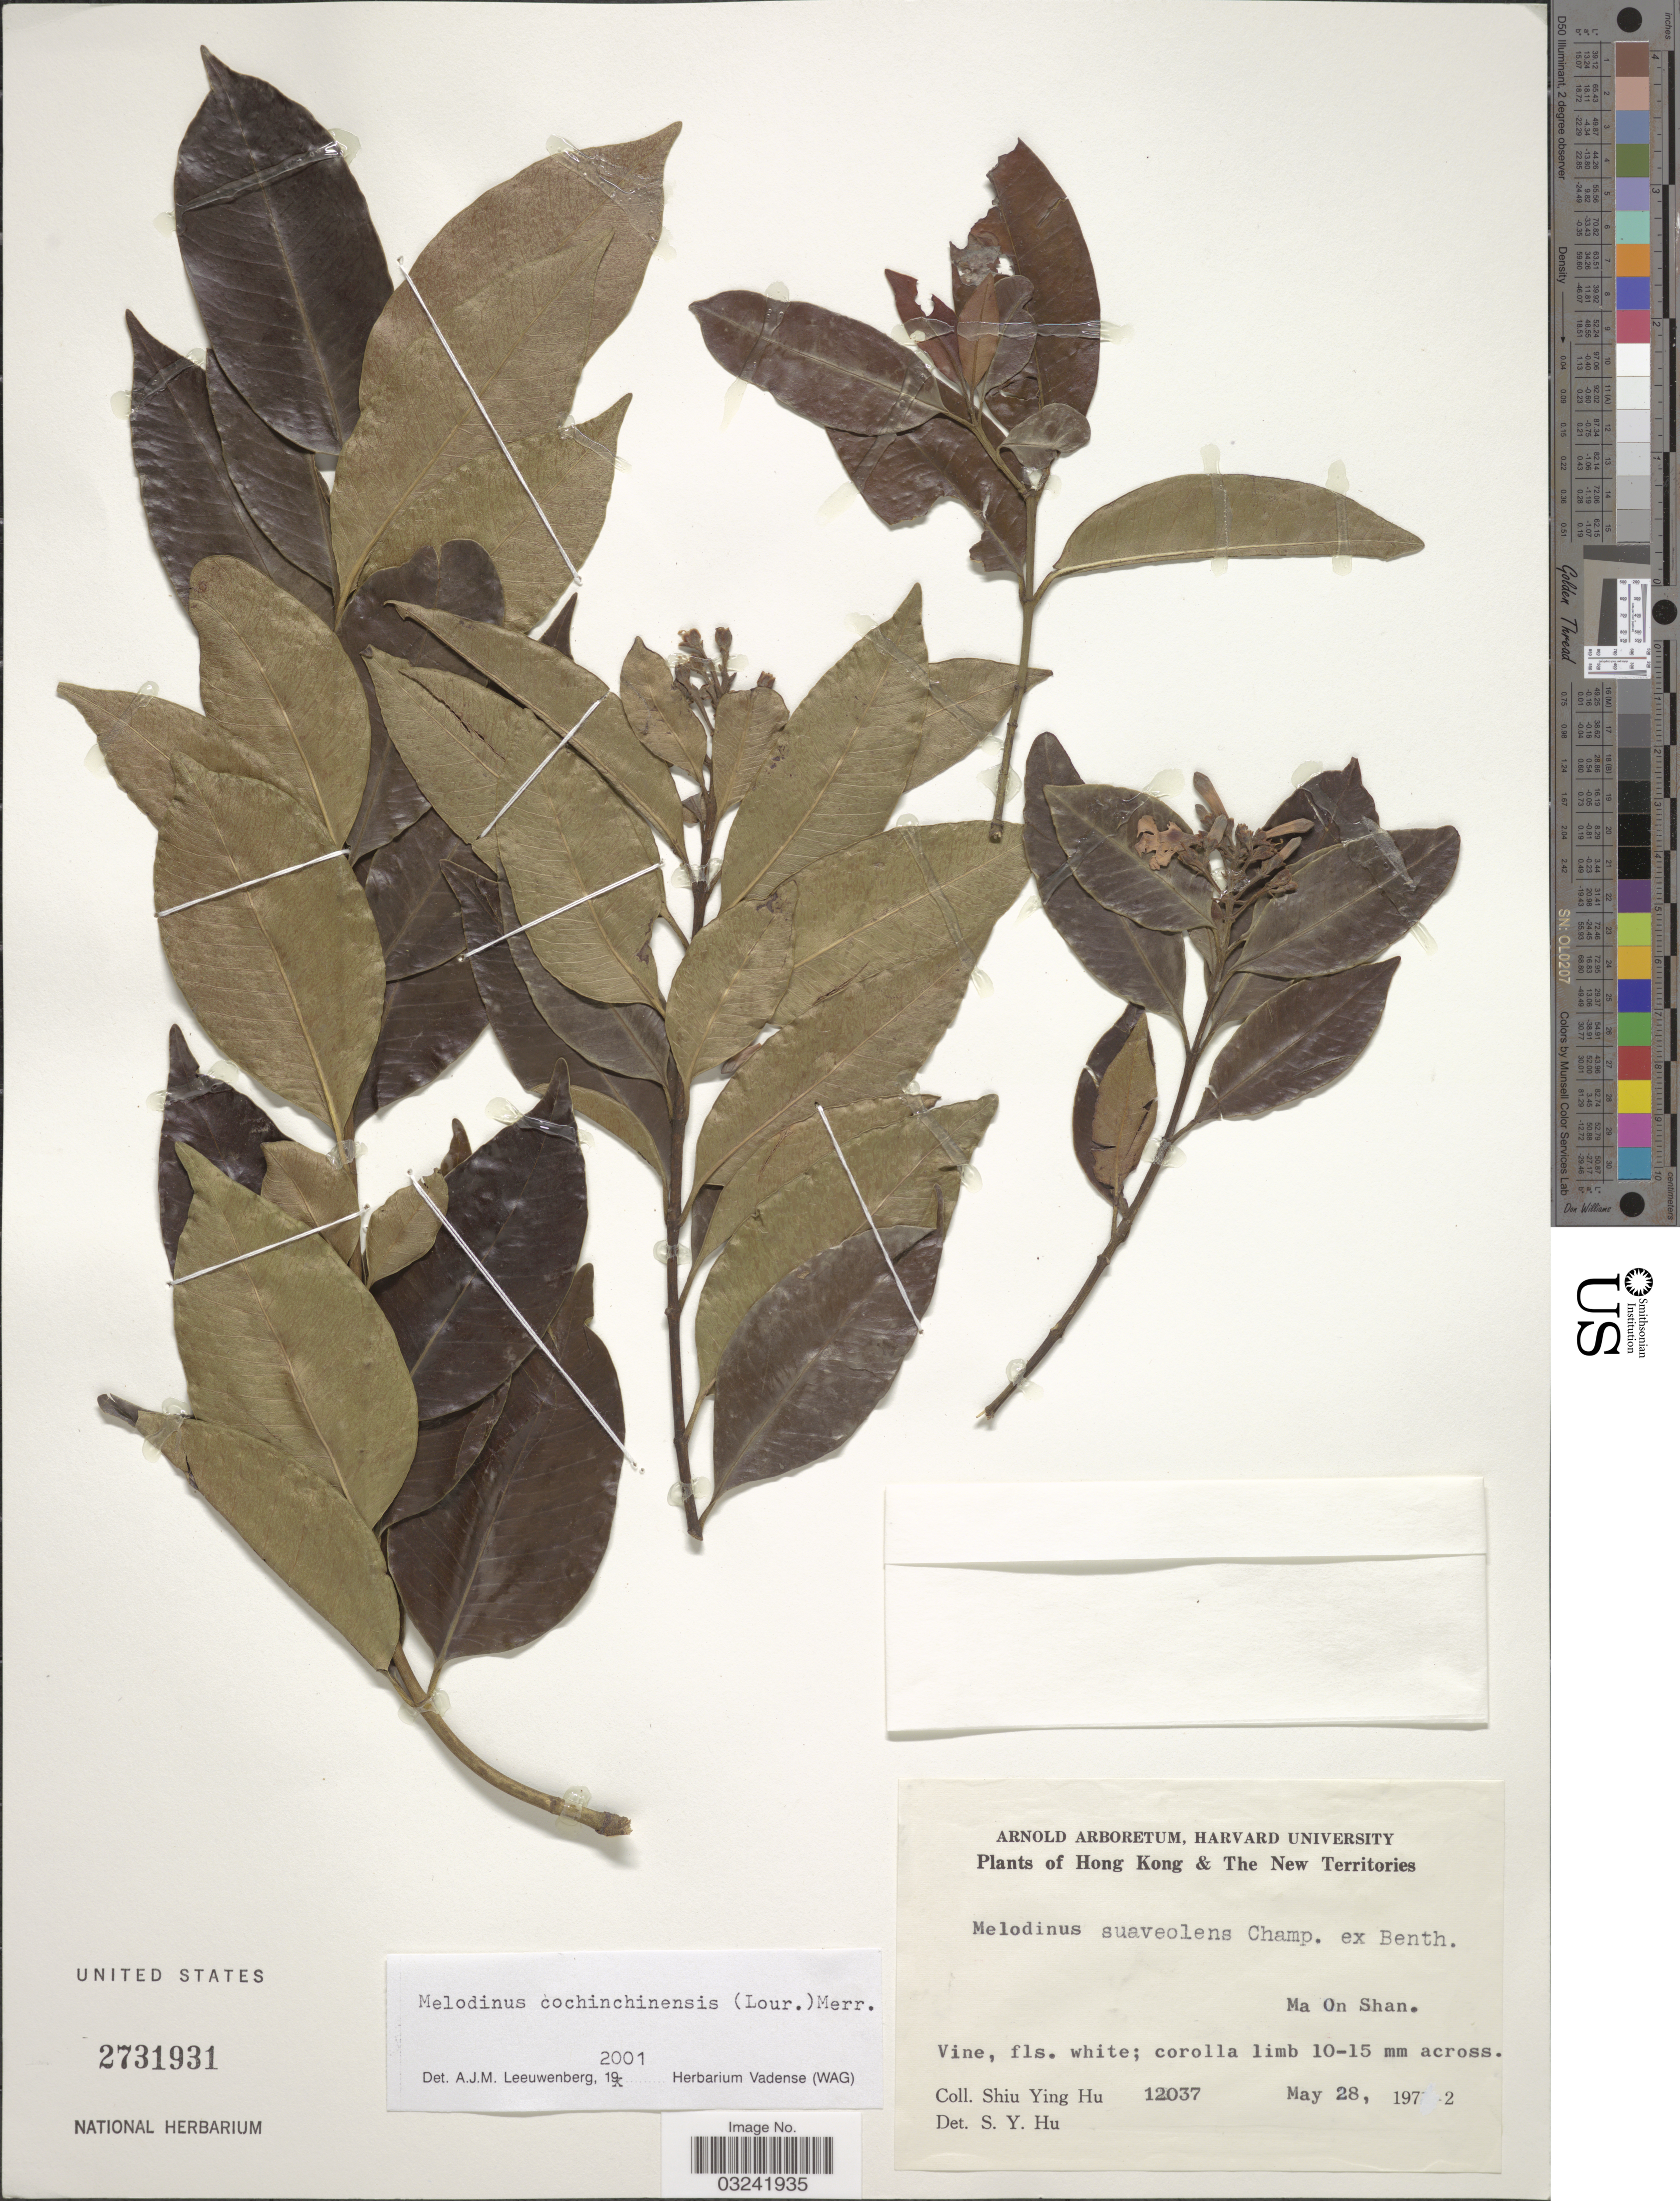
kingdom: Plantae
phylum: Tracheophyta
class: Magnoliopsida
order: Gentianales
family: Apocynaceae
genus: Melodinus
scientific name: Melodinus cochinchinensis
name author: (Lour.) Merr.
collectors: S. Y. Hu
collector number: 12037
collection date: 1972-05-28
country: China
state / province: Hong Kong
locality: Hong Kong & The New Territories, Ma On Shan.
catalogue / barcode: US 2731931